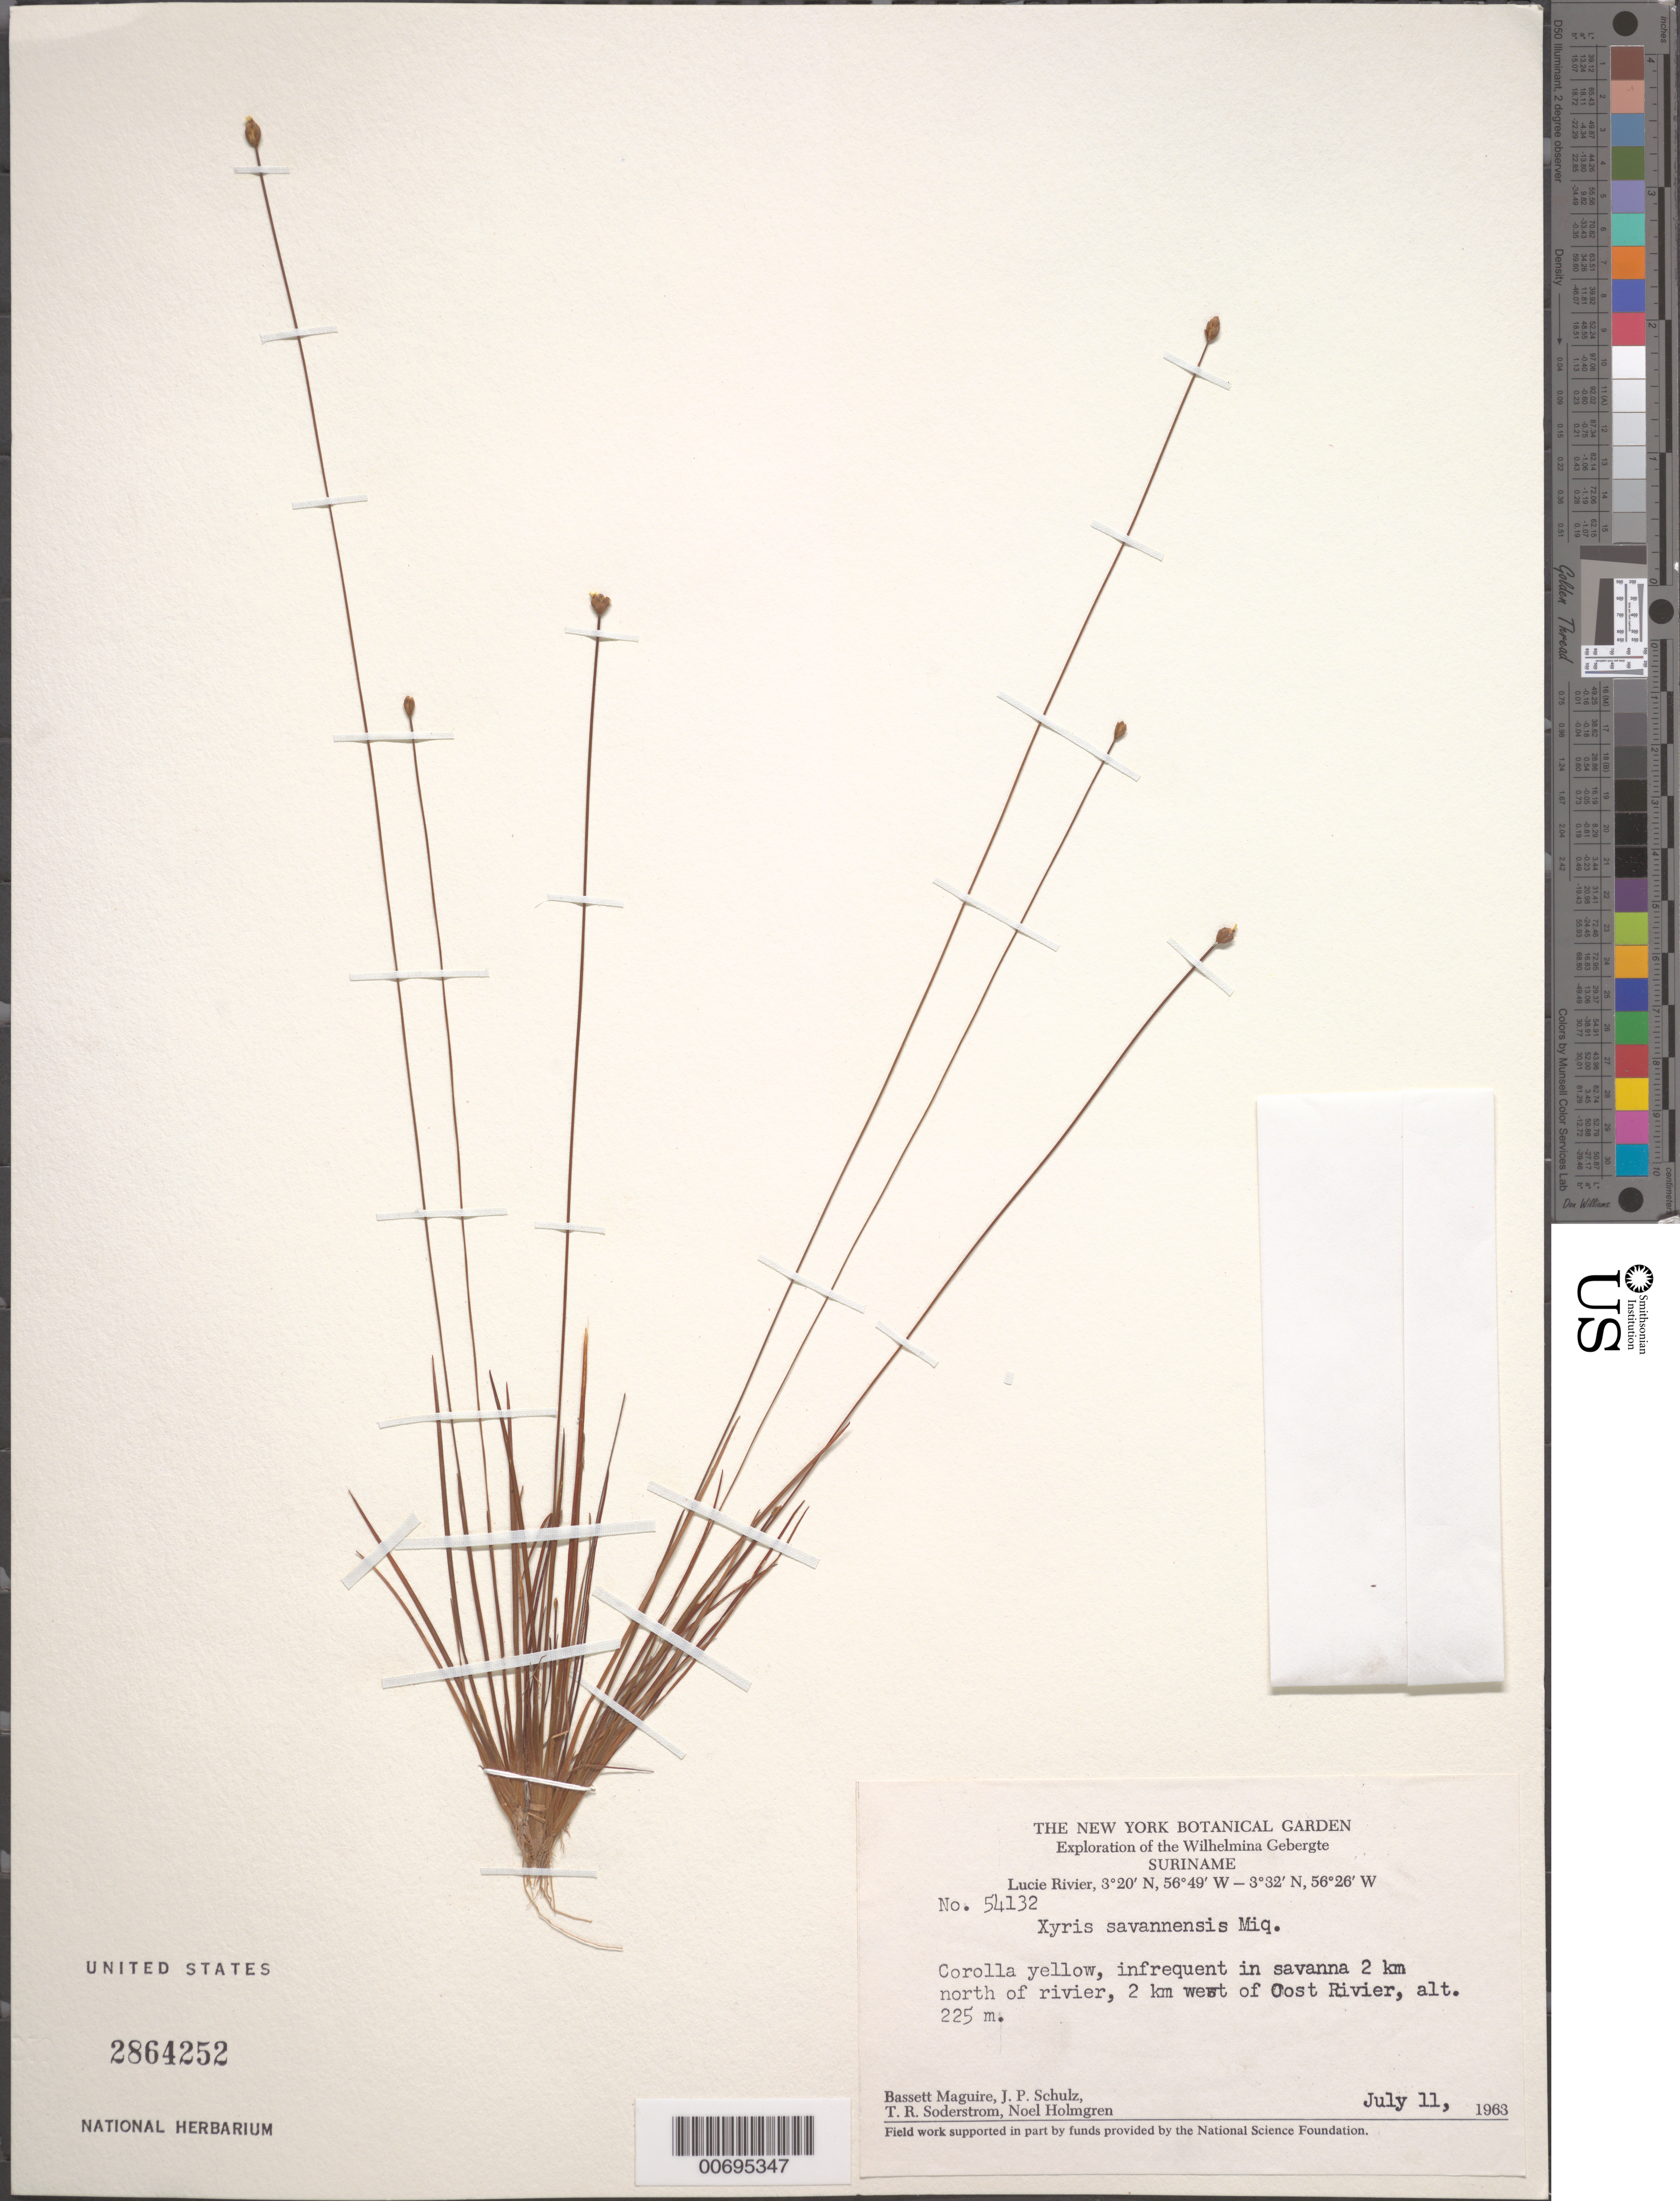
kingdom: Plantae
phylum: Tracheophyta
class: Liliopsida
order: Poales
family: Xyridaceae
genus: Xyris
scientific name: Xyris savanensis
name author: Miq.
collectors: B. Maguire, J. P. Schulz, T. R. Soderstrom & N. H. Holmgren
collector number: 54132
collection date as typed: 11-Jul-63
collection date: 1963-07-11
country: Suriname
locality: Lucie R., 2 km N of and 2 km W of Oost R., Wilhelmina Gebergte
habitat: Savanna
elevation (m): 225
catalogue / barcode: US 2864252